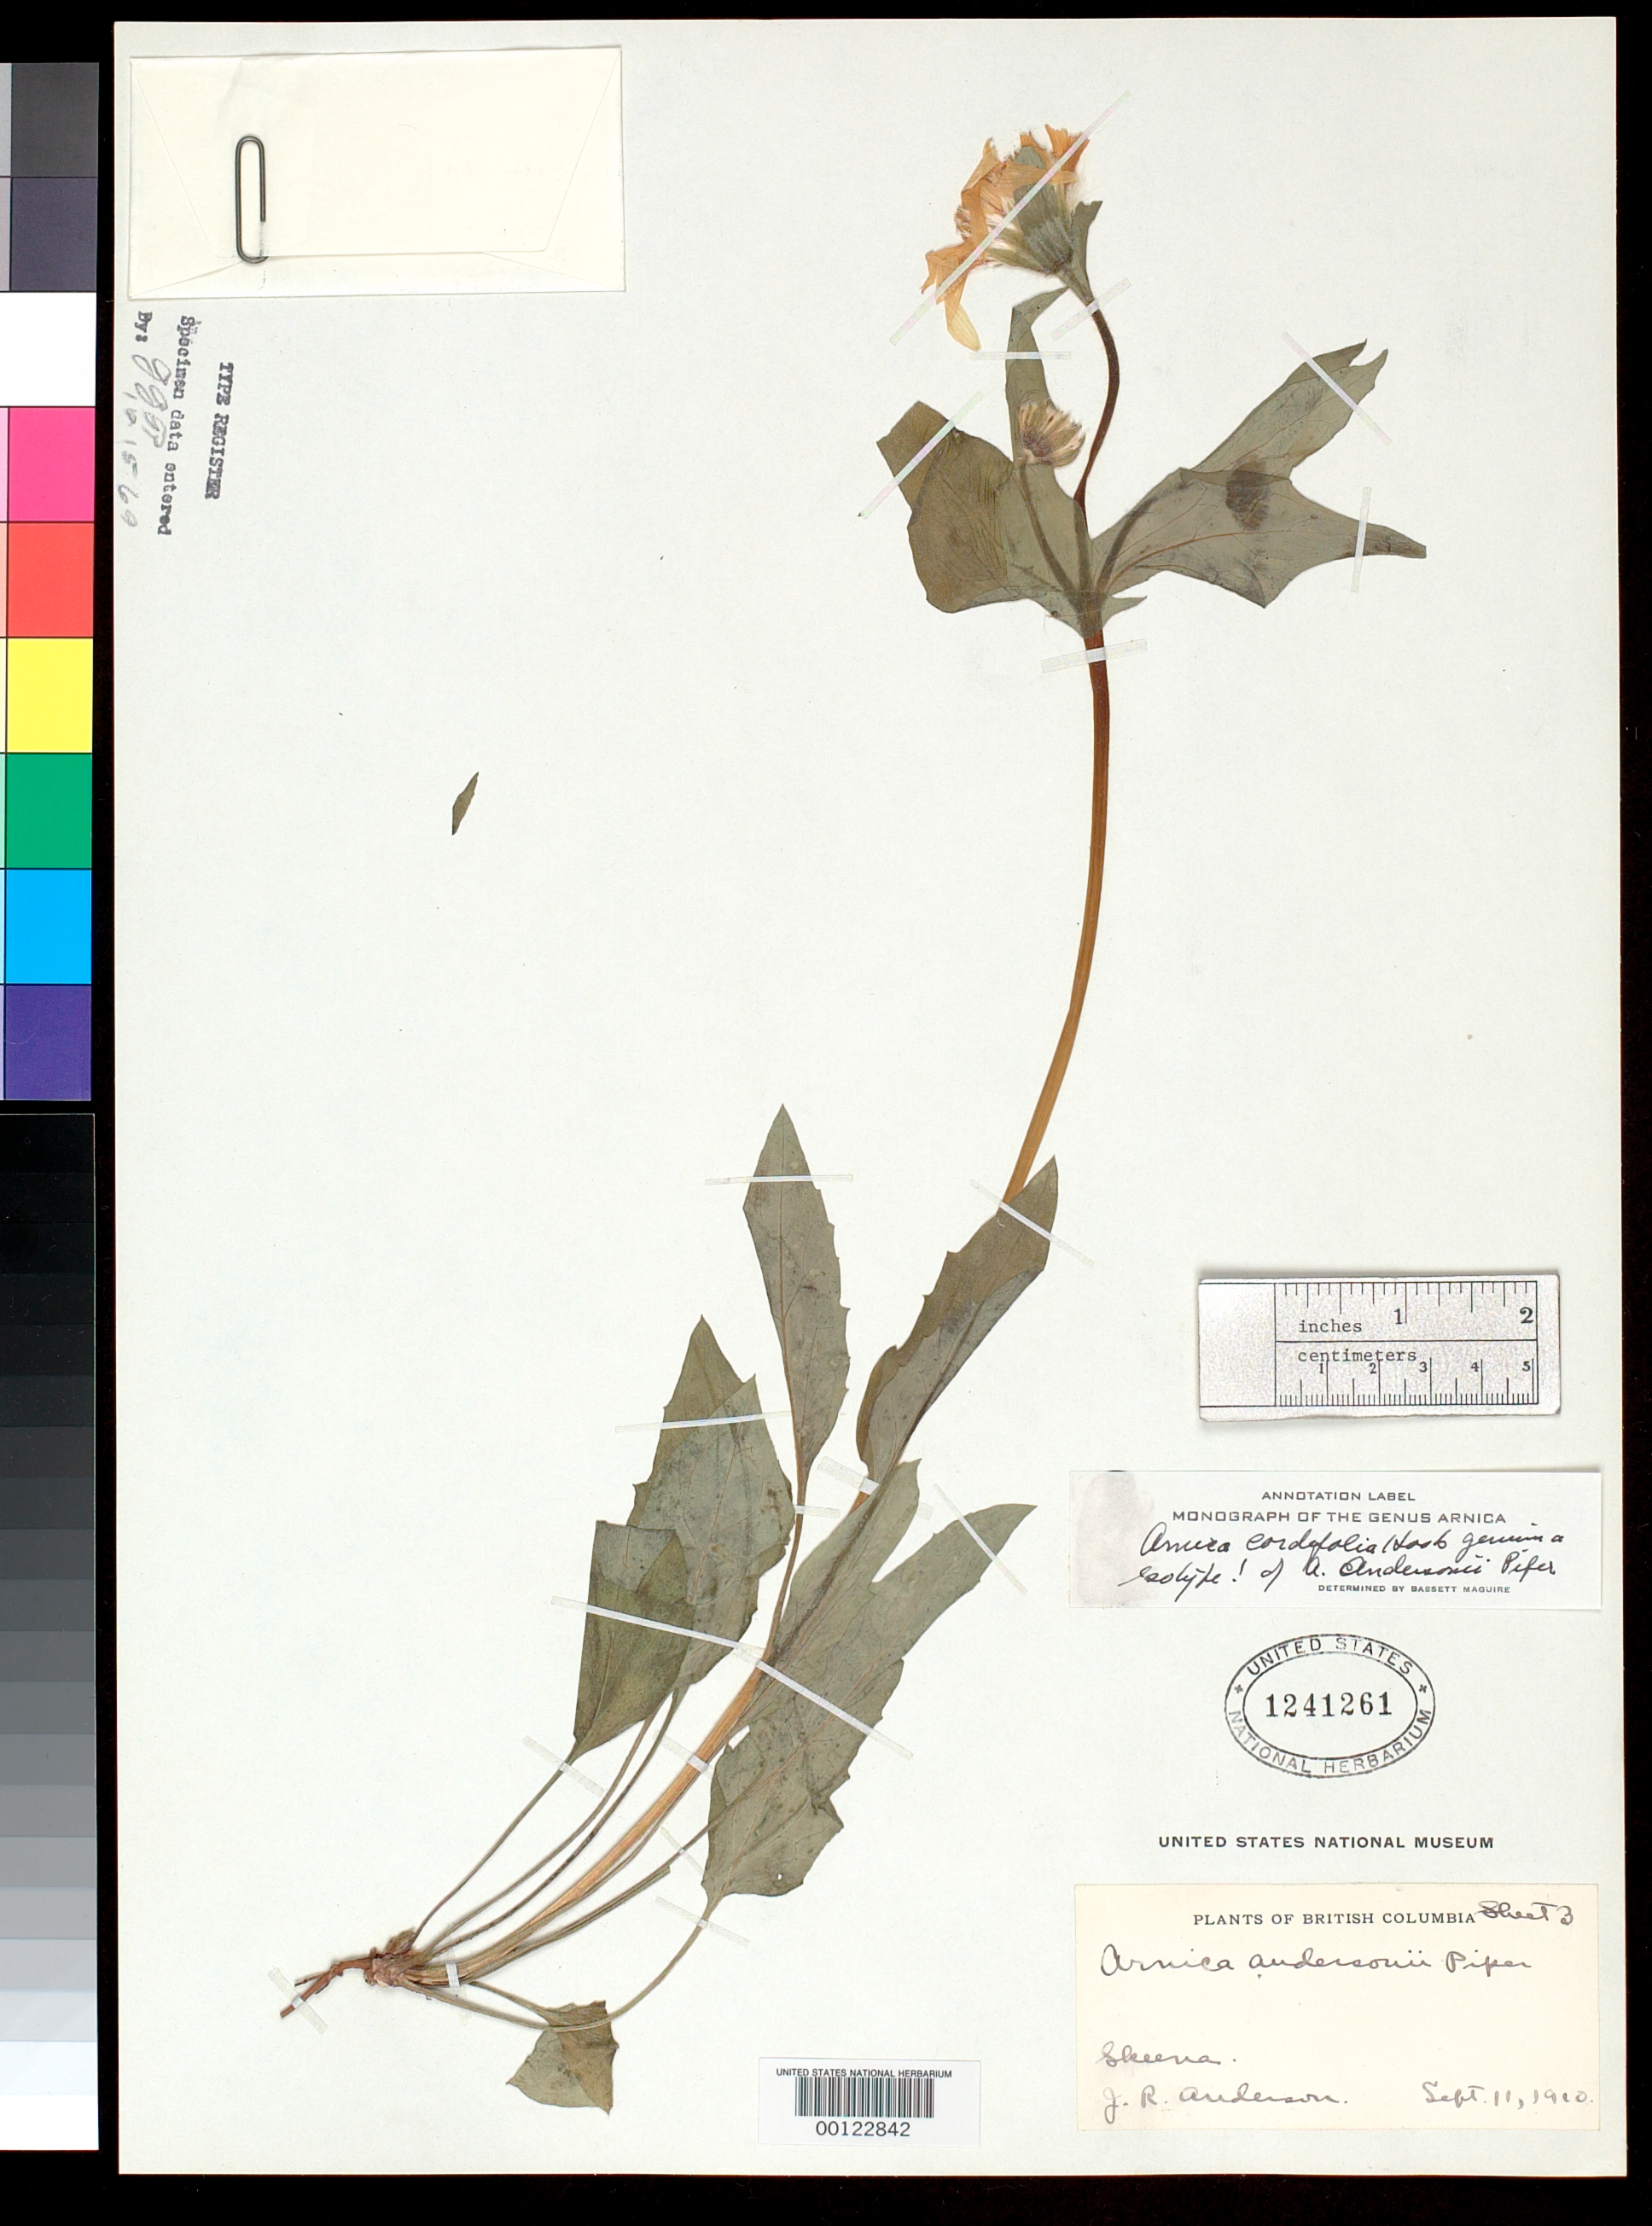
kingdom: Plantae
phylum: Tracheophyta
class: Magnoliopsida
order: Asterales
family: Asteraceae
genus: Arnica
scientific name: Arnica andersonii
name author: Piper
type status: Holotype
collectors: J. R. Anderson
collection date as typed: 11 Sep 1910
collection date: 1910-09-11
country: Canada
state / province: British Columbia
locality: Skeena.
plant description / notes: Anderson s.n. is mounted on 3 consecutively numbered & cross-referenced sheets (USNH 1241259, 1241260, 1241261); the latter two are annotated "sheet 2" & "sheet 3", respectively. Only the first sheet is annotated "Type" and B. Maguire (undated) annotated the other 2 sheets as "isotypes".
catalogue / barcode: US 1241261